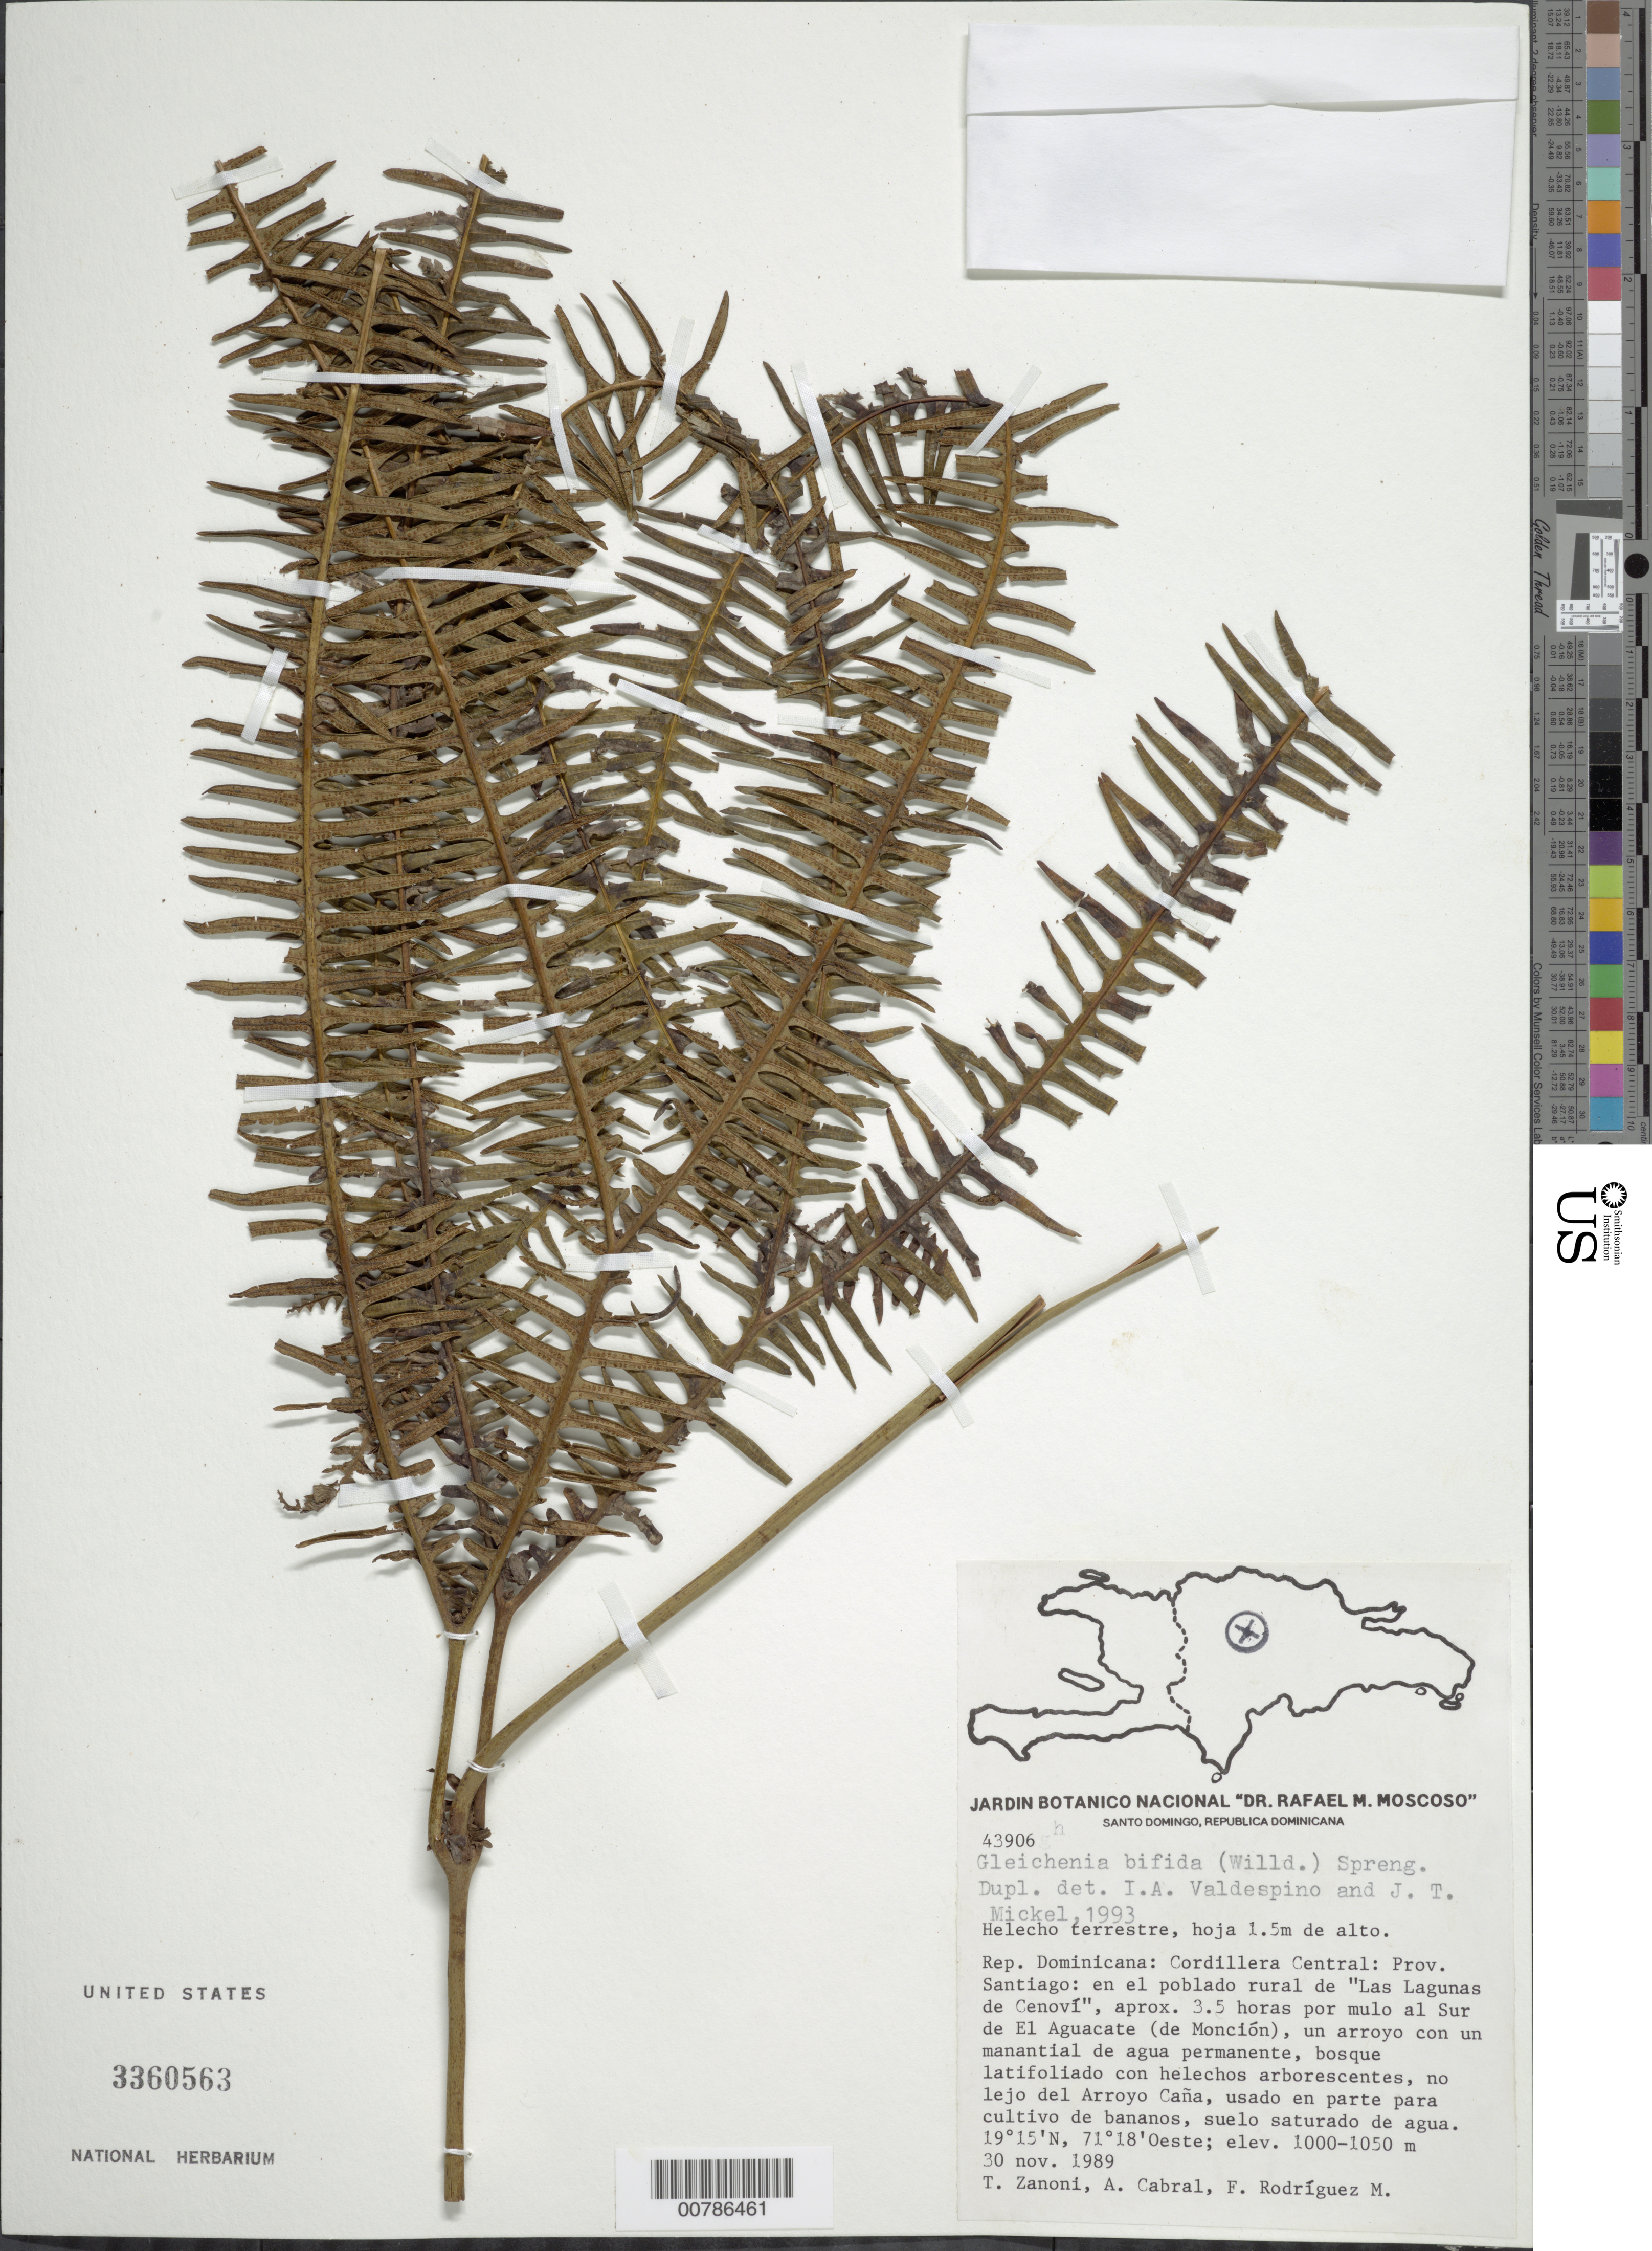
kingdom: Plantae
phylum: Tracheophyta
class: Polypodiopsida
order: Gleicheniales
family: Gleicheniaceae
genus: Sticherus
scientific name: Sticherus bifidus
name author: (Willd.) Ching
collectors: T. A. Zanoni, A. Cabral & F. Rodriguez M.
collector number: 43906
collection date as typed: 30 Nov 1989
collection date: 1989-11-30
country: Dominican Republic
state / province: Santiago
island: Hispaniola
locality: Cordillera Central; "Las Lagunas de Cenoví", 3.5 horas pro mulo Sur de El Aguacate (de Monción)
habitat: Bosque latifoliado con helechos arborescentes, usado en parte para cultivo de bananos, suelo saturado de agua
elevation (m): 1000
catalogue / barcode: US 3360563